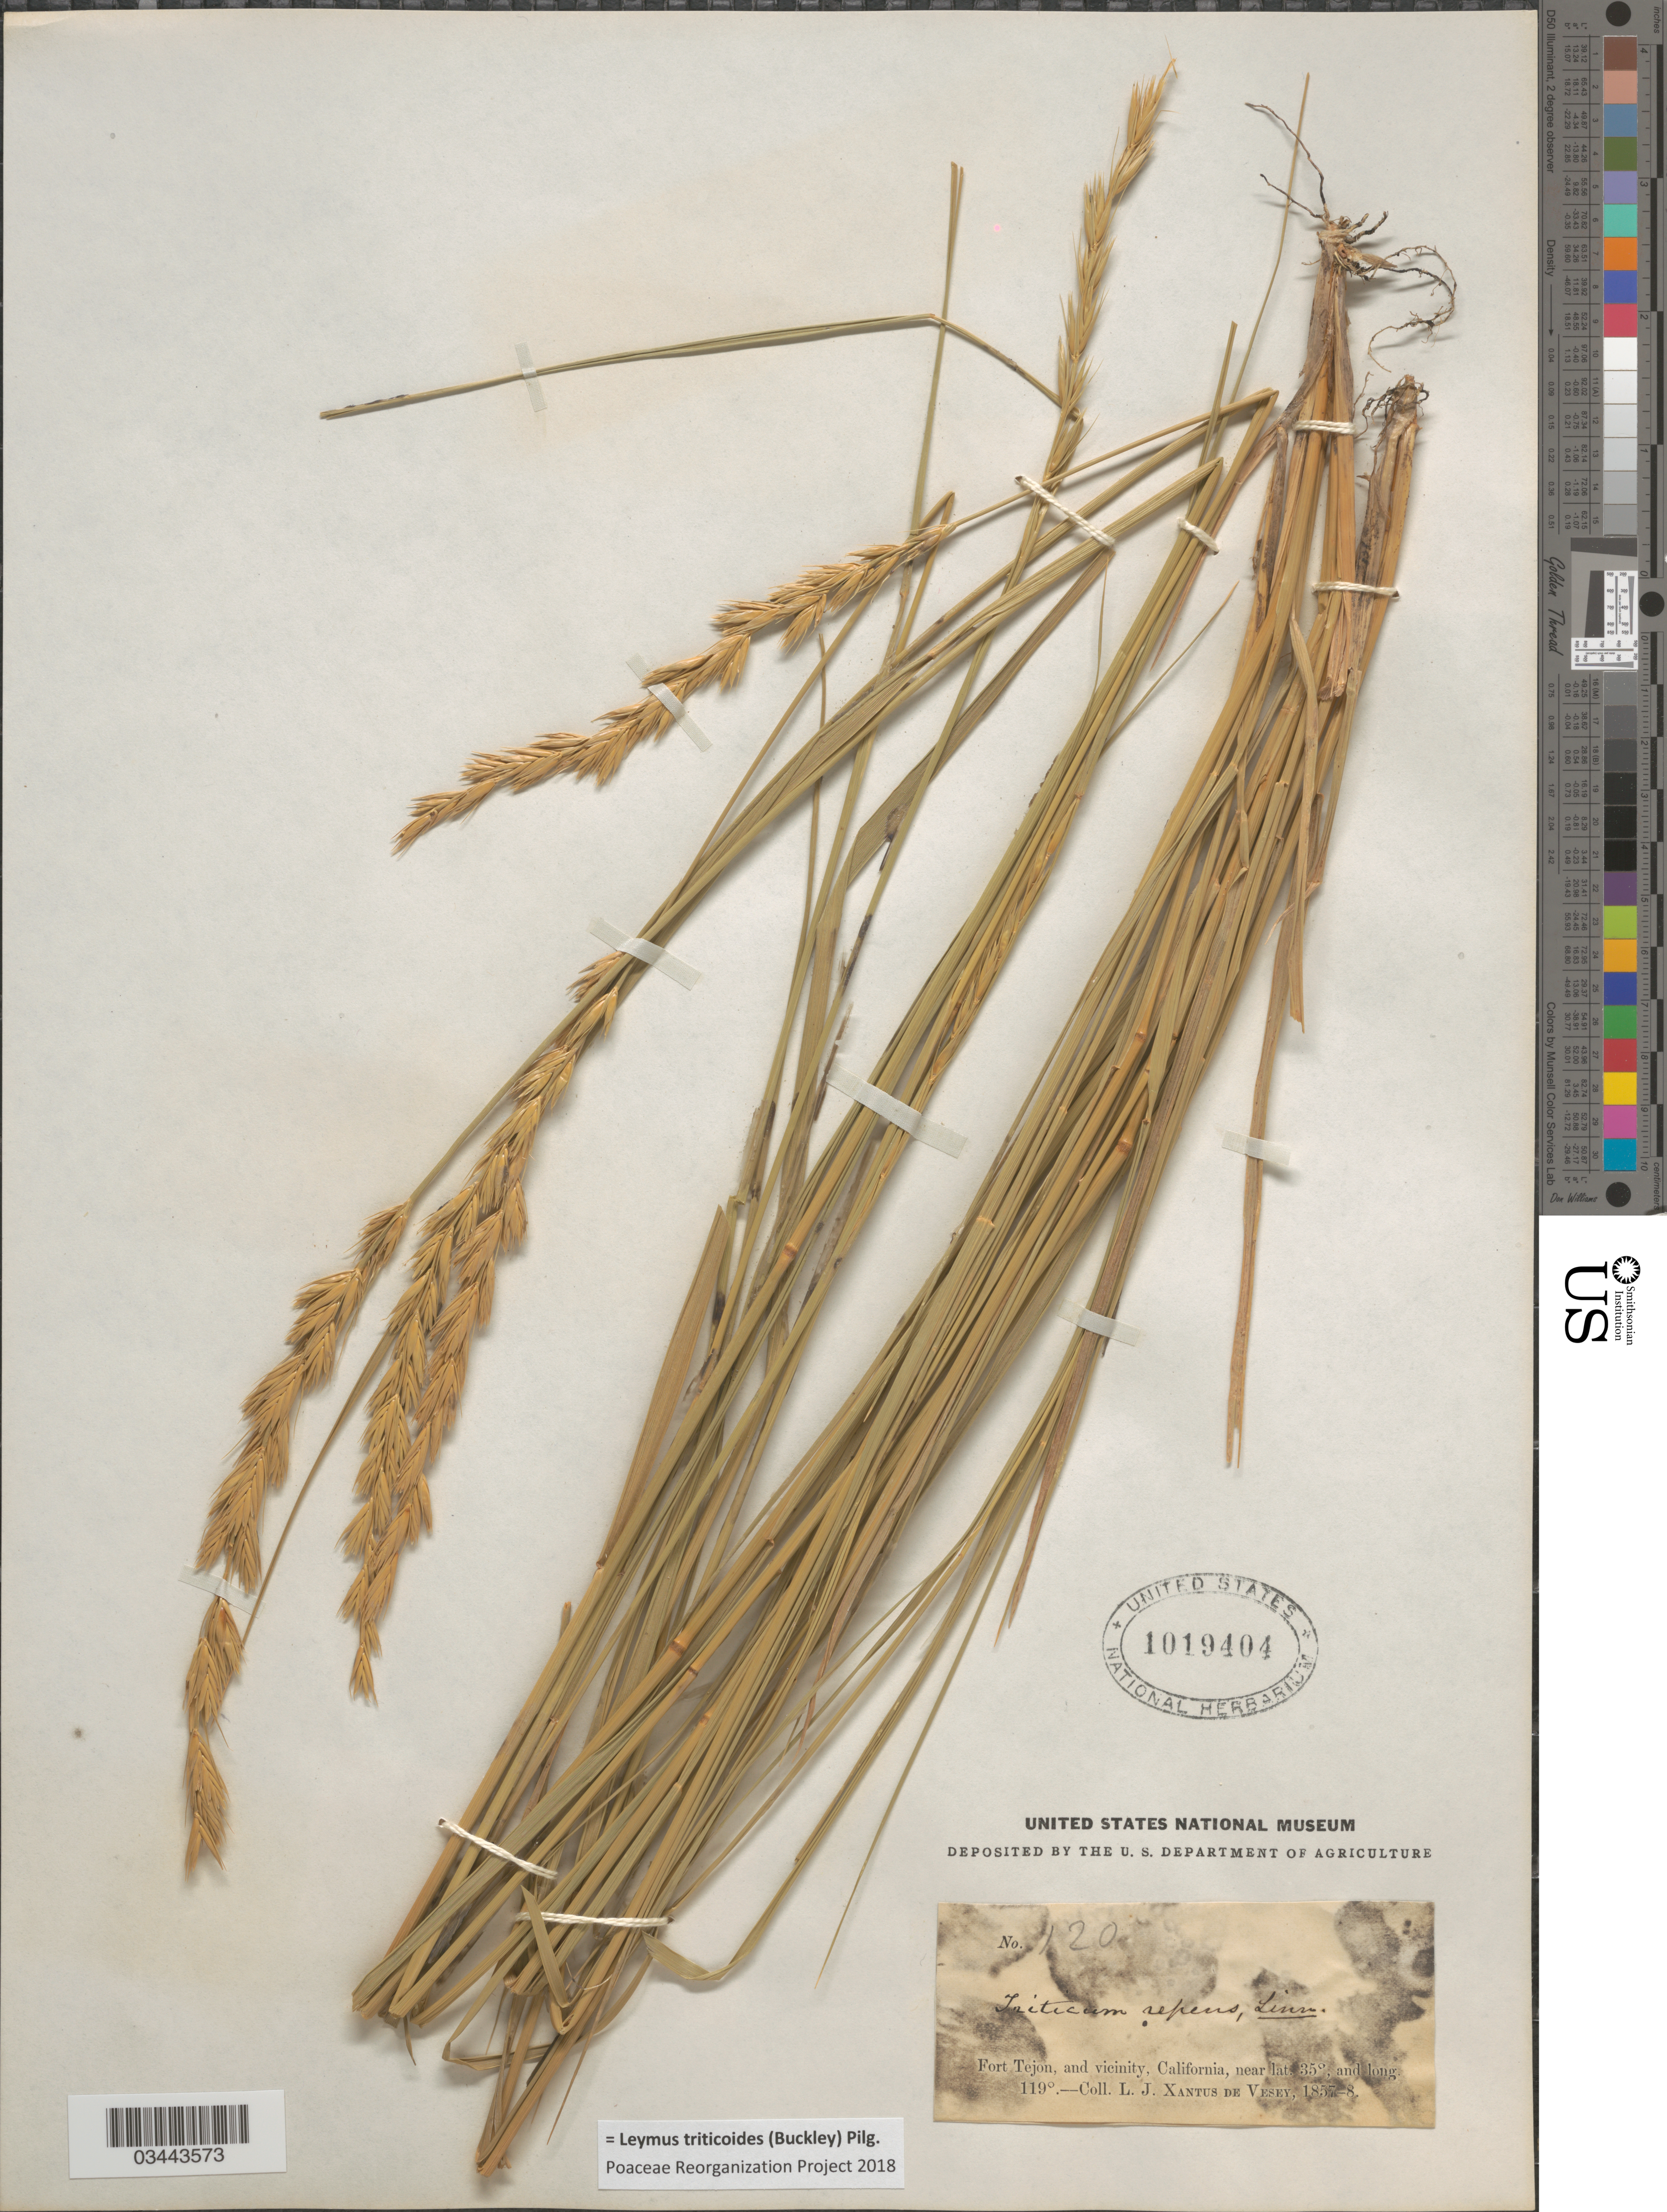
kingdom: Plantae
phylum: Tracheophyta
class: Liliopsida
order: Poales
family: Poaceae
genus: Leymus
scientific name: Leymus triticoides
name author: (Buckley) Pilg.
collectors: L. Xantus de Vesey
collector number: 120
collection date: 1857/1858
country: United States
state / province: California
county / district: Kern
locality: Fort Tejon, and vicinity.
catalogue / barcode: US 1019404